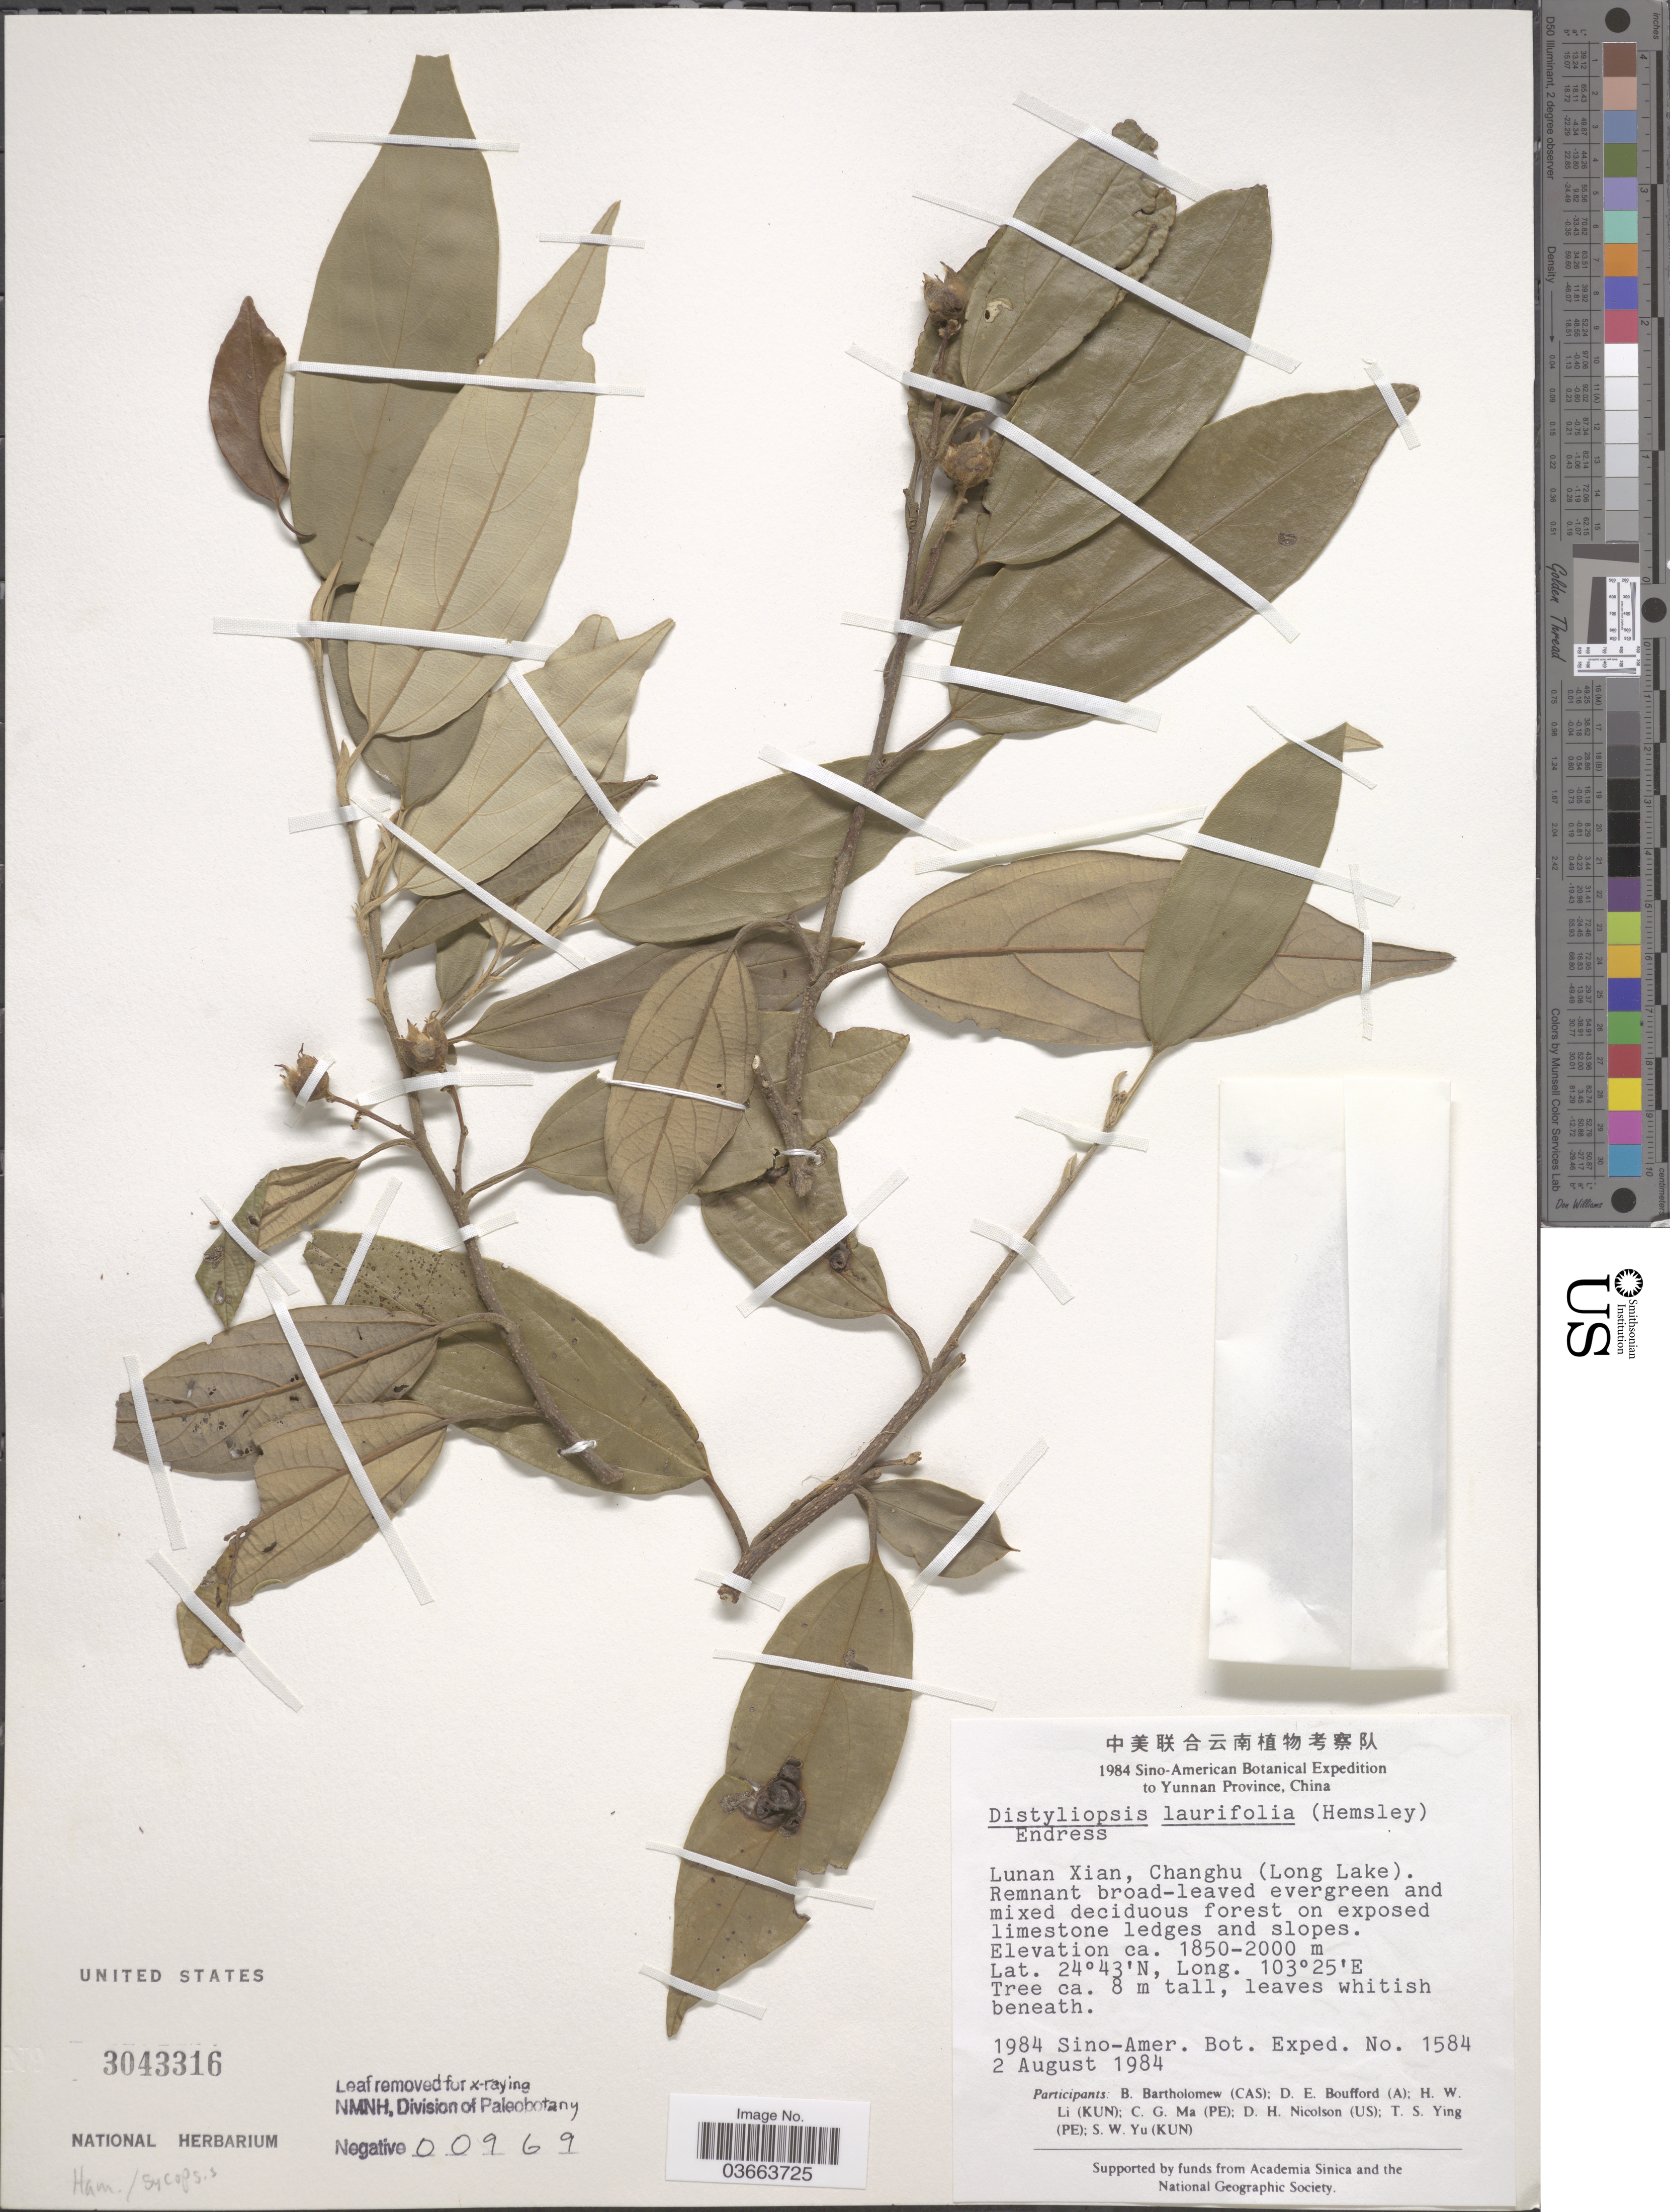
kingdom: Plantae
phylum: Tracheophyta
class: Magnoliopsida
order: Saxifragales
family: Hamamelidaceae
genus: Distyliopsis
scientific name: Distyliopsis laurifolia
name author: (Hemsley) Endress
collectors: Sino-Amer. Bot. Exped. 1984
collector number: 1584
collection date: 1984-08-02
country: China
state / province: Yunnan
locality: Lunan Xian, Changhu (Long Lake).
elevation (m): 1850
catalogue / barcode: US 3043316